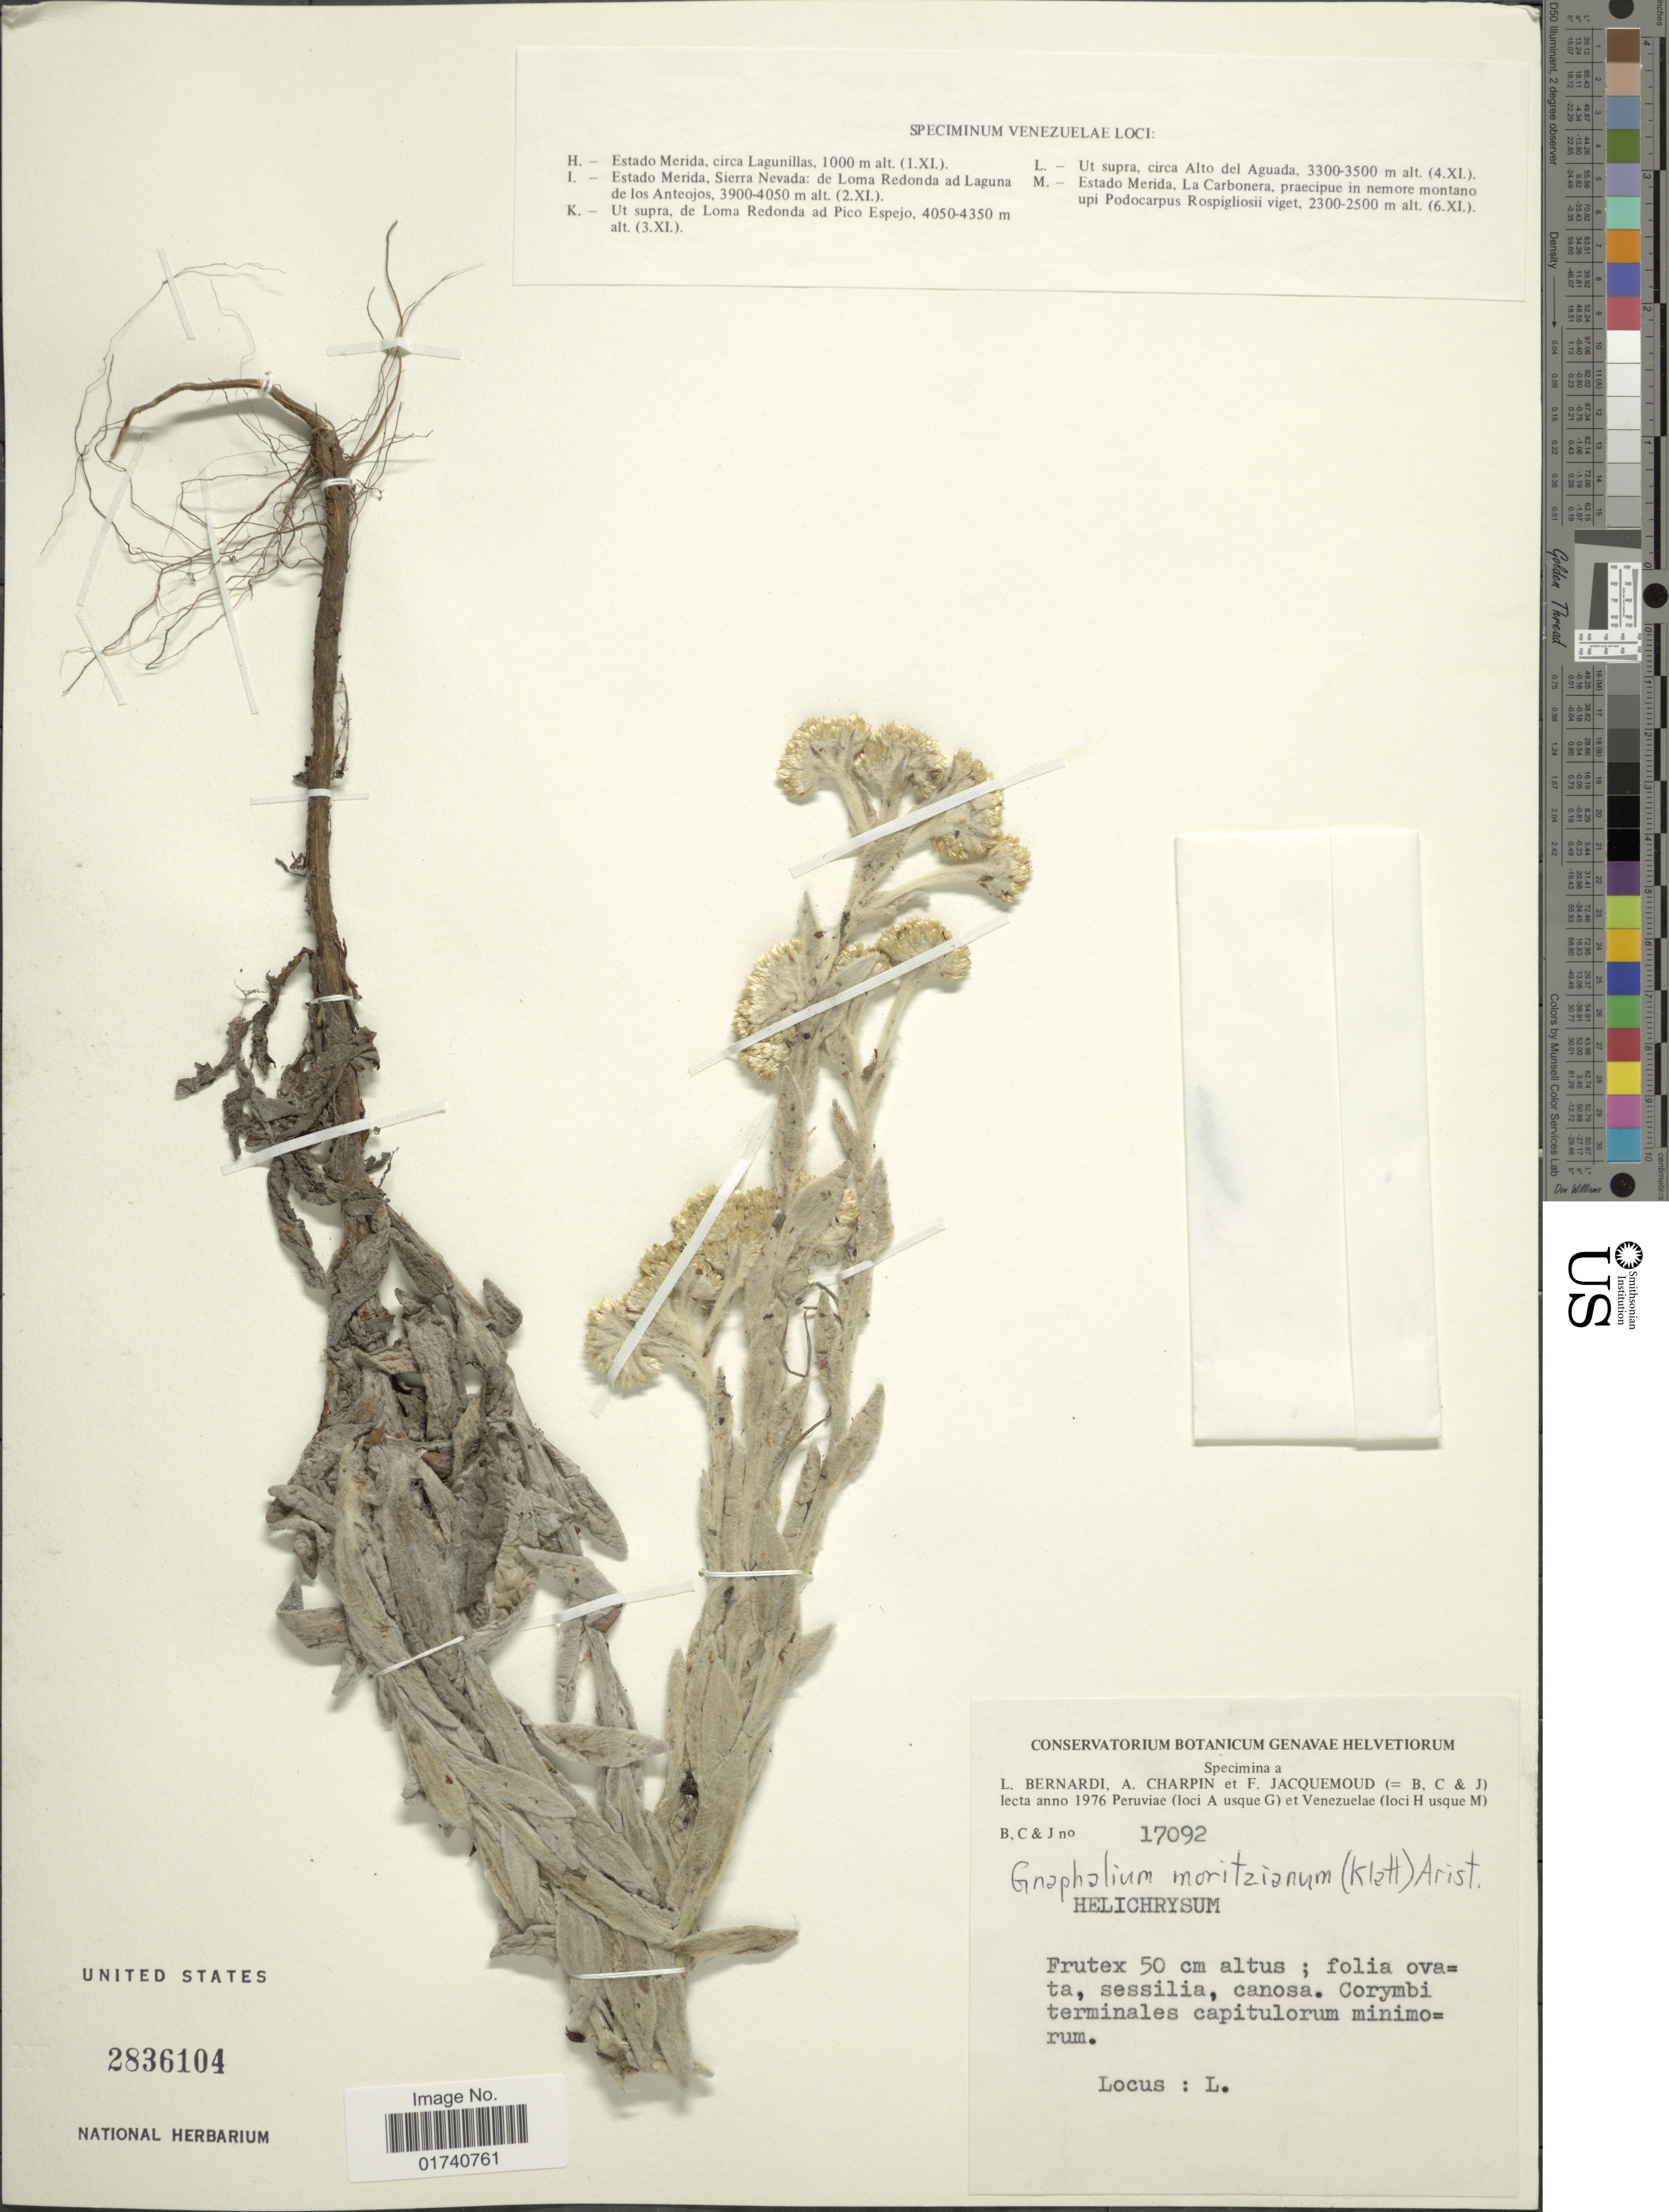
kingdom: Plantae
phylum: Tracheophyta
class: Magnoliopsida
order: Asterales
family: Asteraceae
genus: Pseudognaphalium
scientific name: Pseudognaphalium moritizianum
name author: (Klatt) V.M. Badillo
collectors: L. Bernardi, A. Charpin & F. Jacquemoud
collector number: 17092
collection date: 1976-11-04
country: Venezuela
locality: Ut supra, circa alto del Aguada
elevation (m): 3300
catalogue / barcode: US 2836104